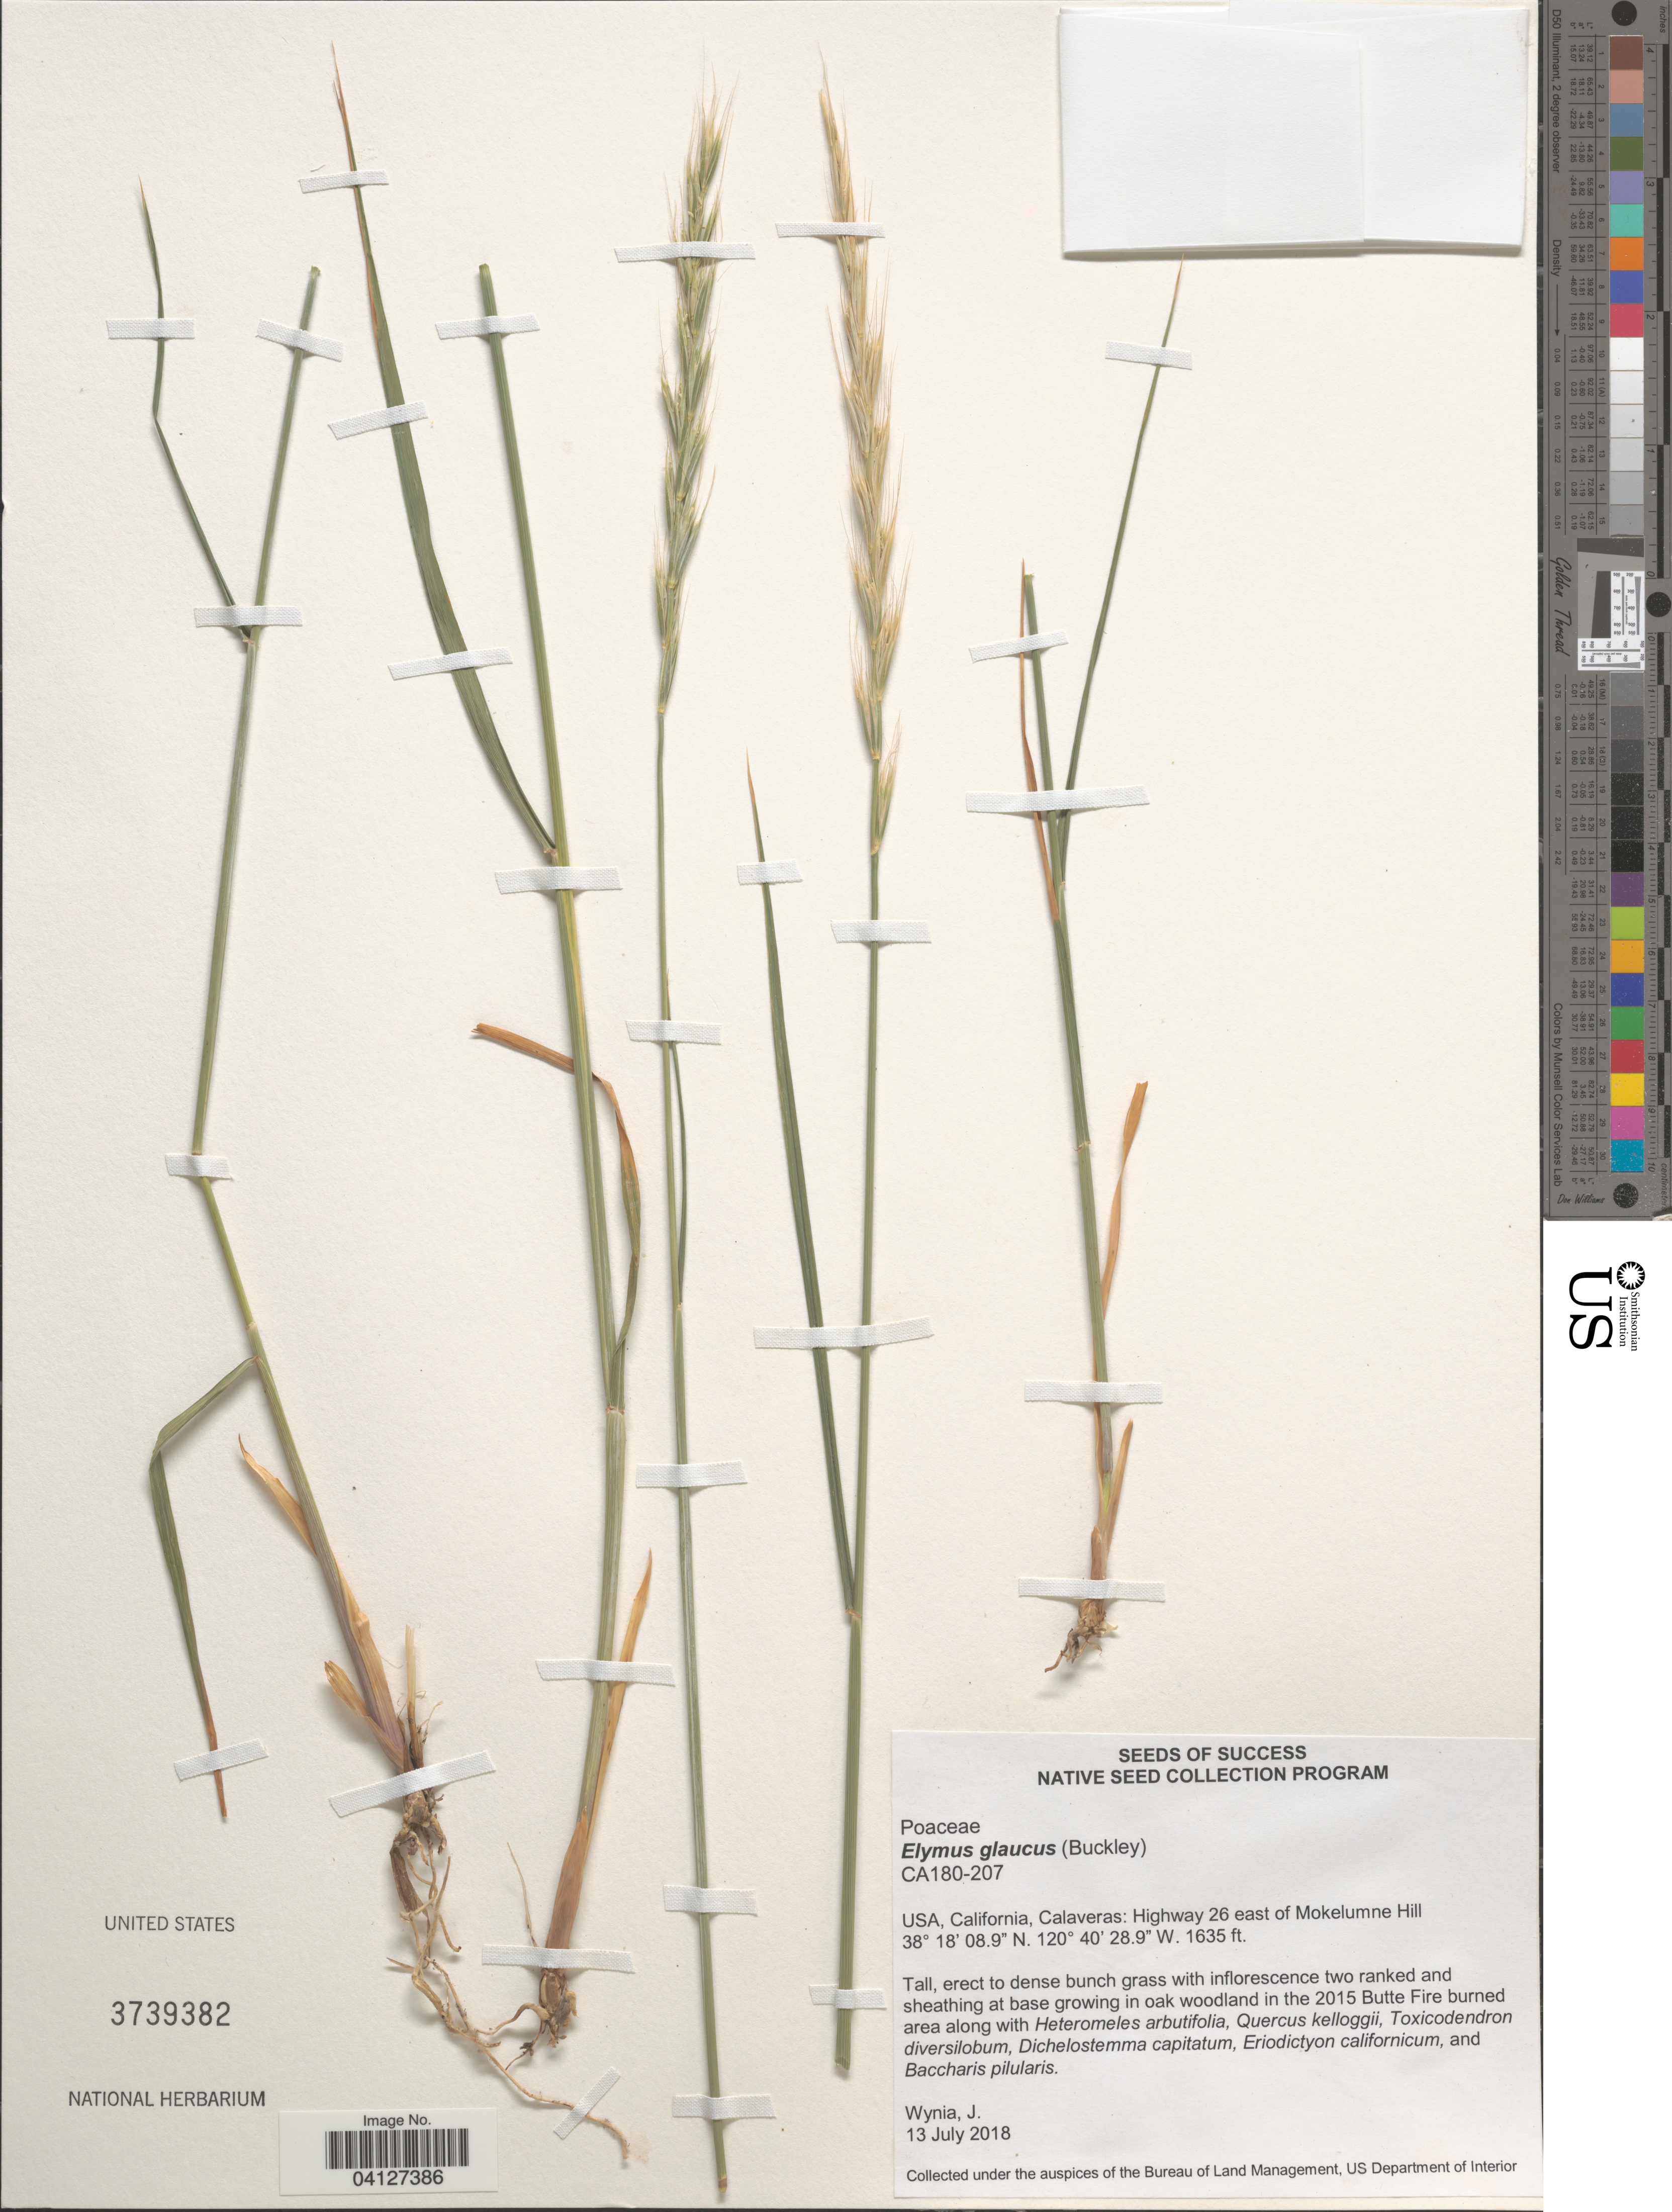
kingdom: Plantae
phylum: Tracheophyta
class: Liliopsida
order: Poales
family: Poaceae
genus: Elymus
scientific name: Elymus glaucus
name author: Buckley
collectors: J. Wynia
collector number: CA180-207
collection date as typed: Transcribed d/m/y: 13/7/2018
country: United States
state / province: California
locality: Calaveras: Highway 26 east of Mokelumne Hill.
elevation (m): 498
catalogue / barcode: US 3739382